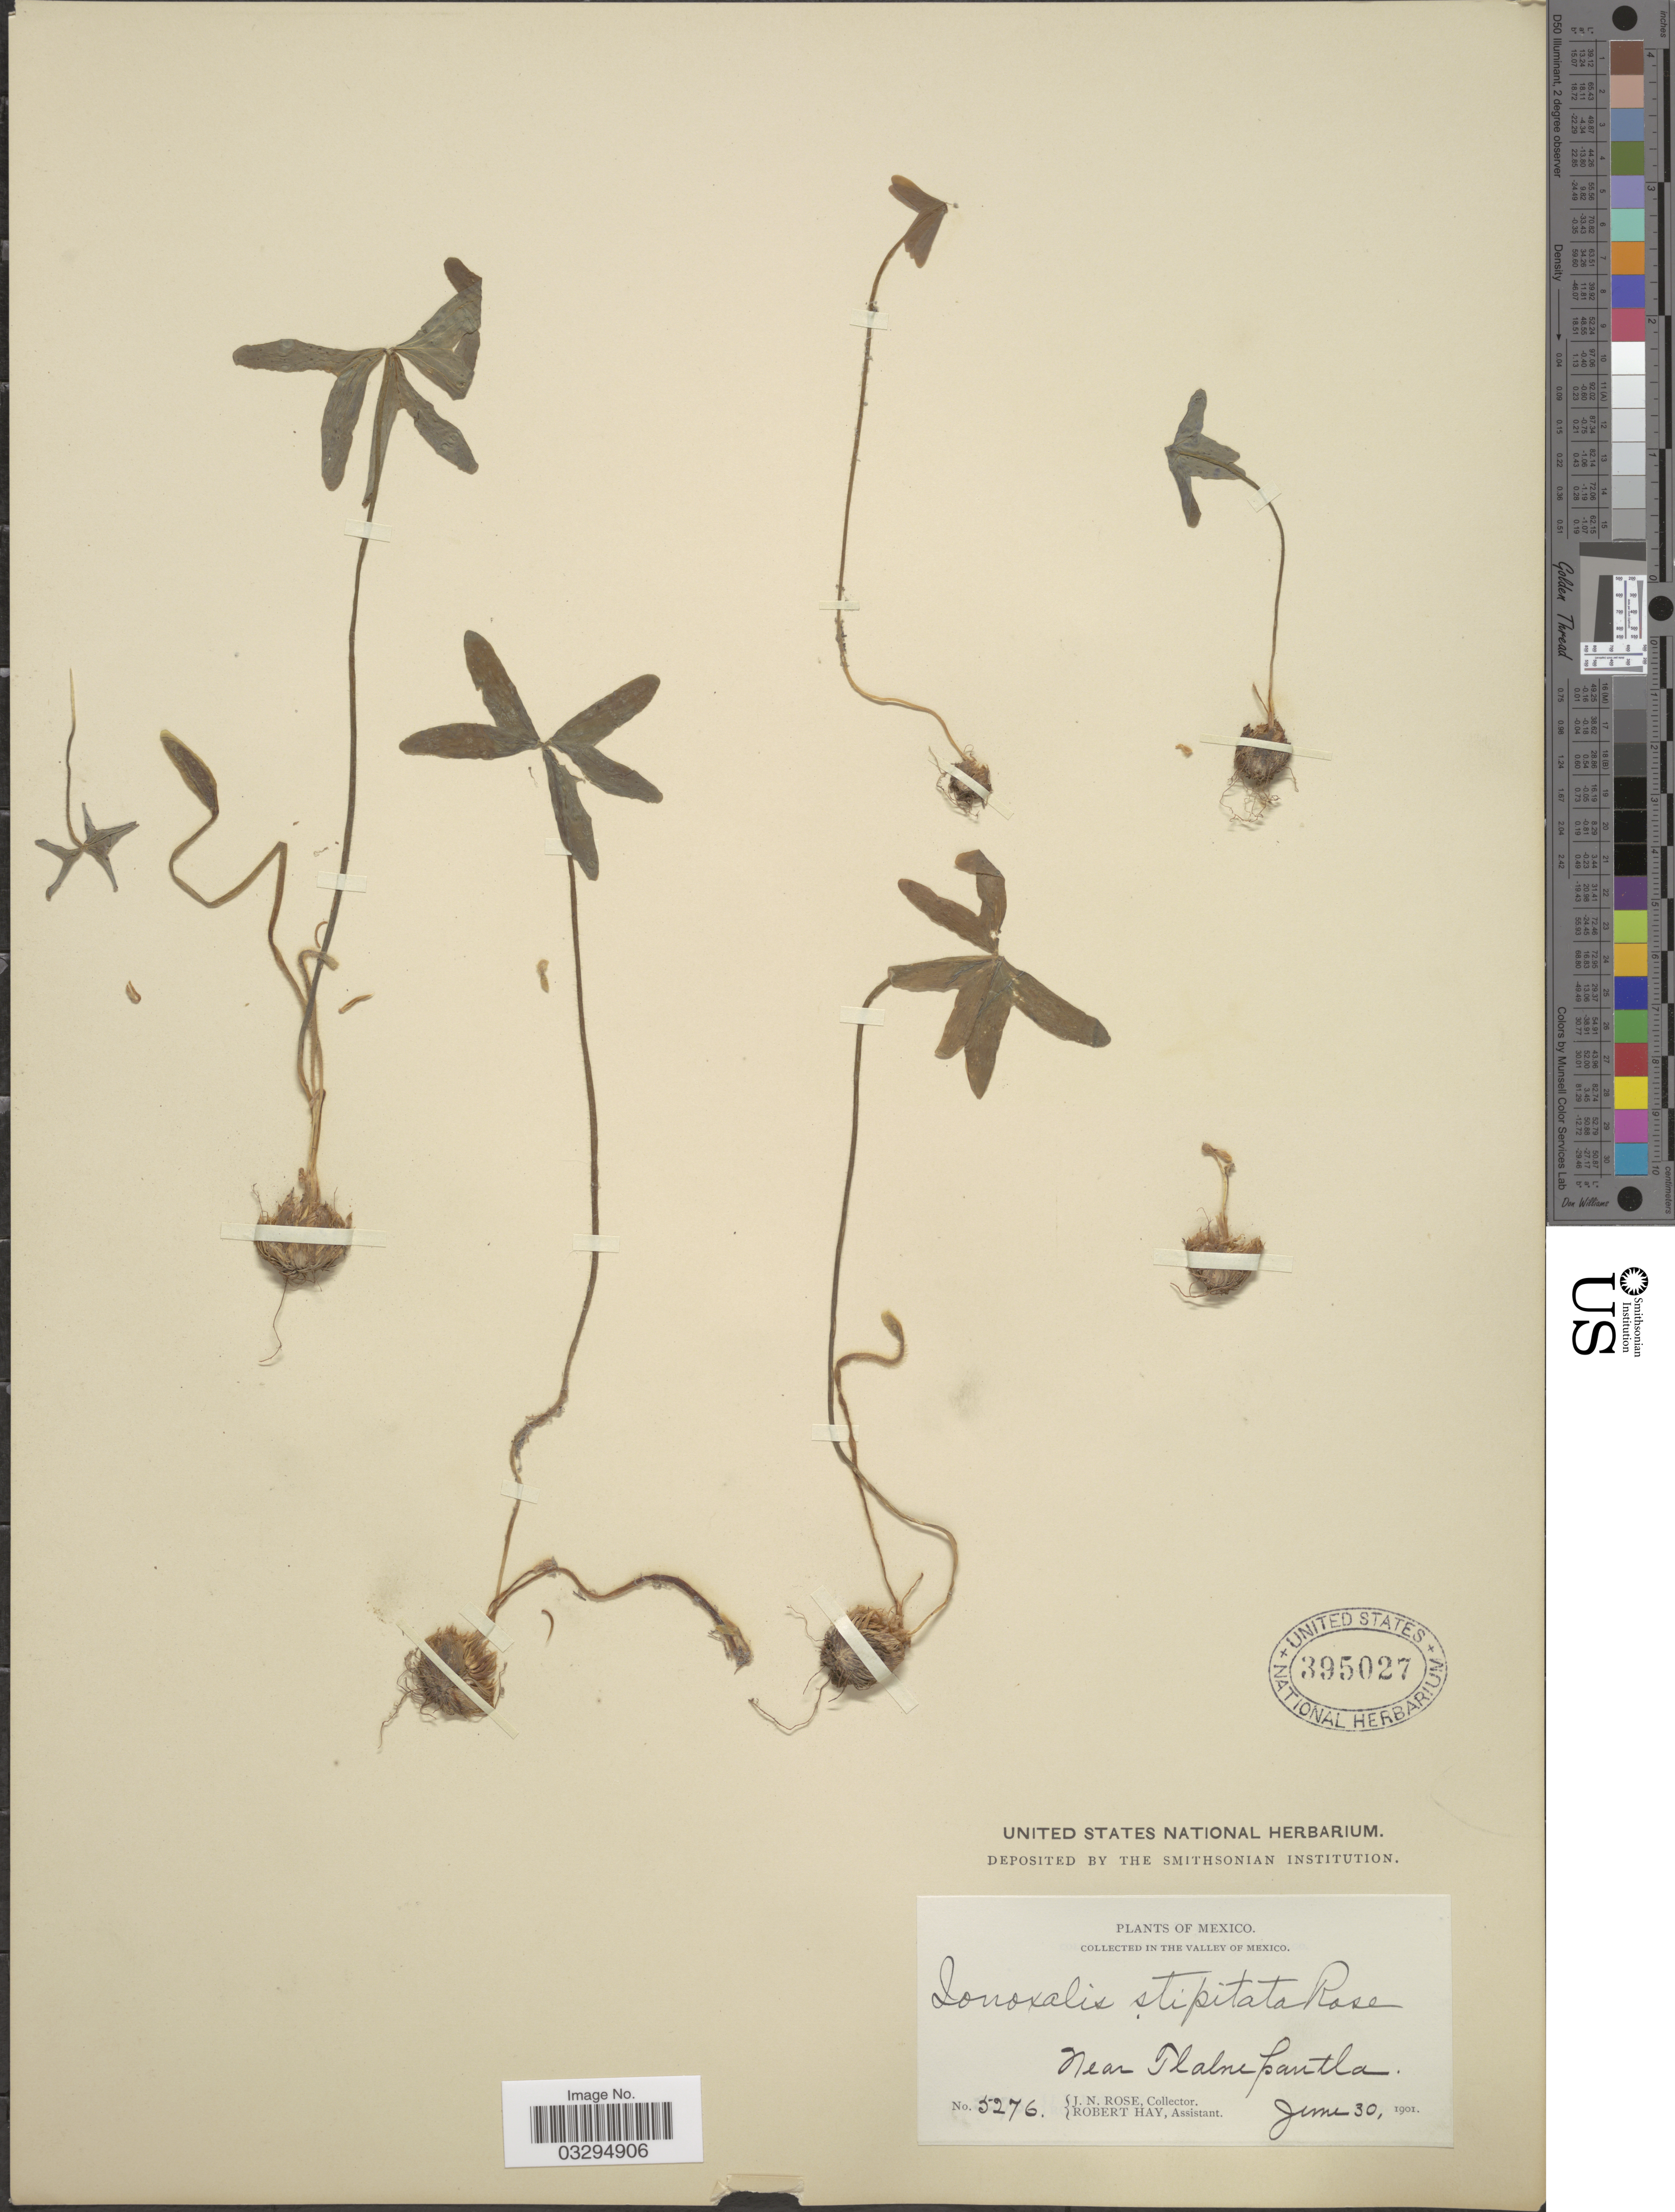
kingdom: Plantae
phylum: Tracheophyta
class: Magnoliopsida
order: Oxalidales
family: Oxalidaceae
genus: Oxalis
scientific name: Oxalis latifolia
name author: Kunth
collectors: J. N. Rose & R. Hay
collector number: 5276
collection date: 1901-06-30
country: Mexico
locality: In the valley of Mexico, Near Tlalnepantla.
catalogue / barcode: US 395027